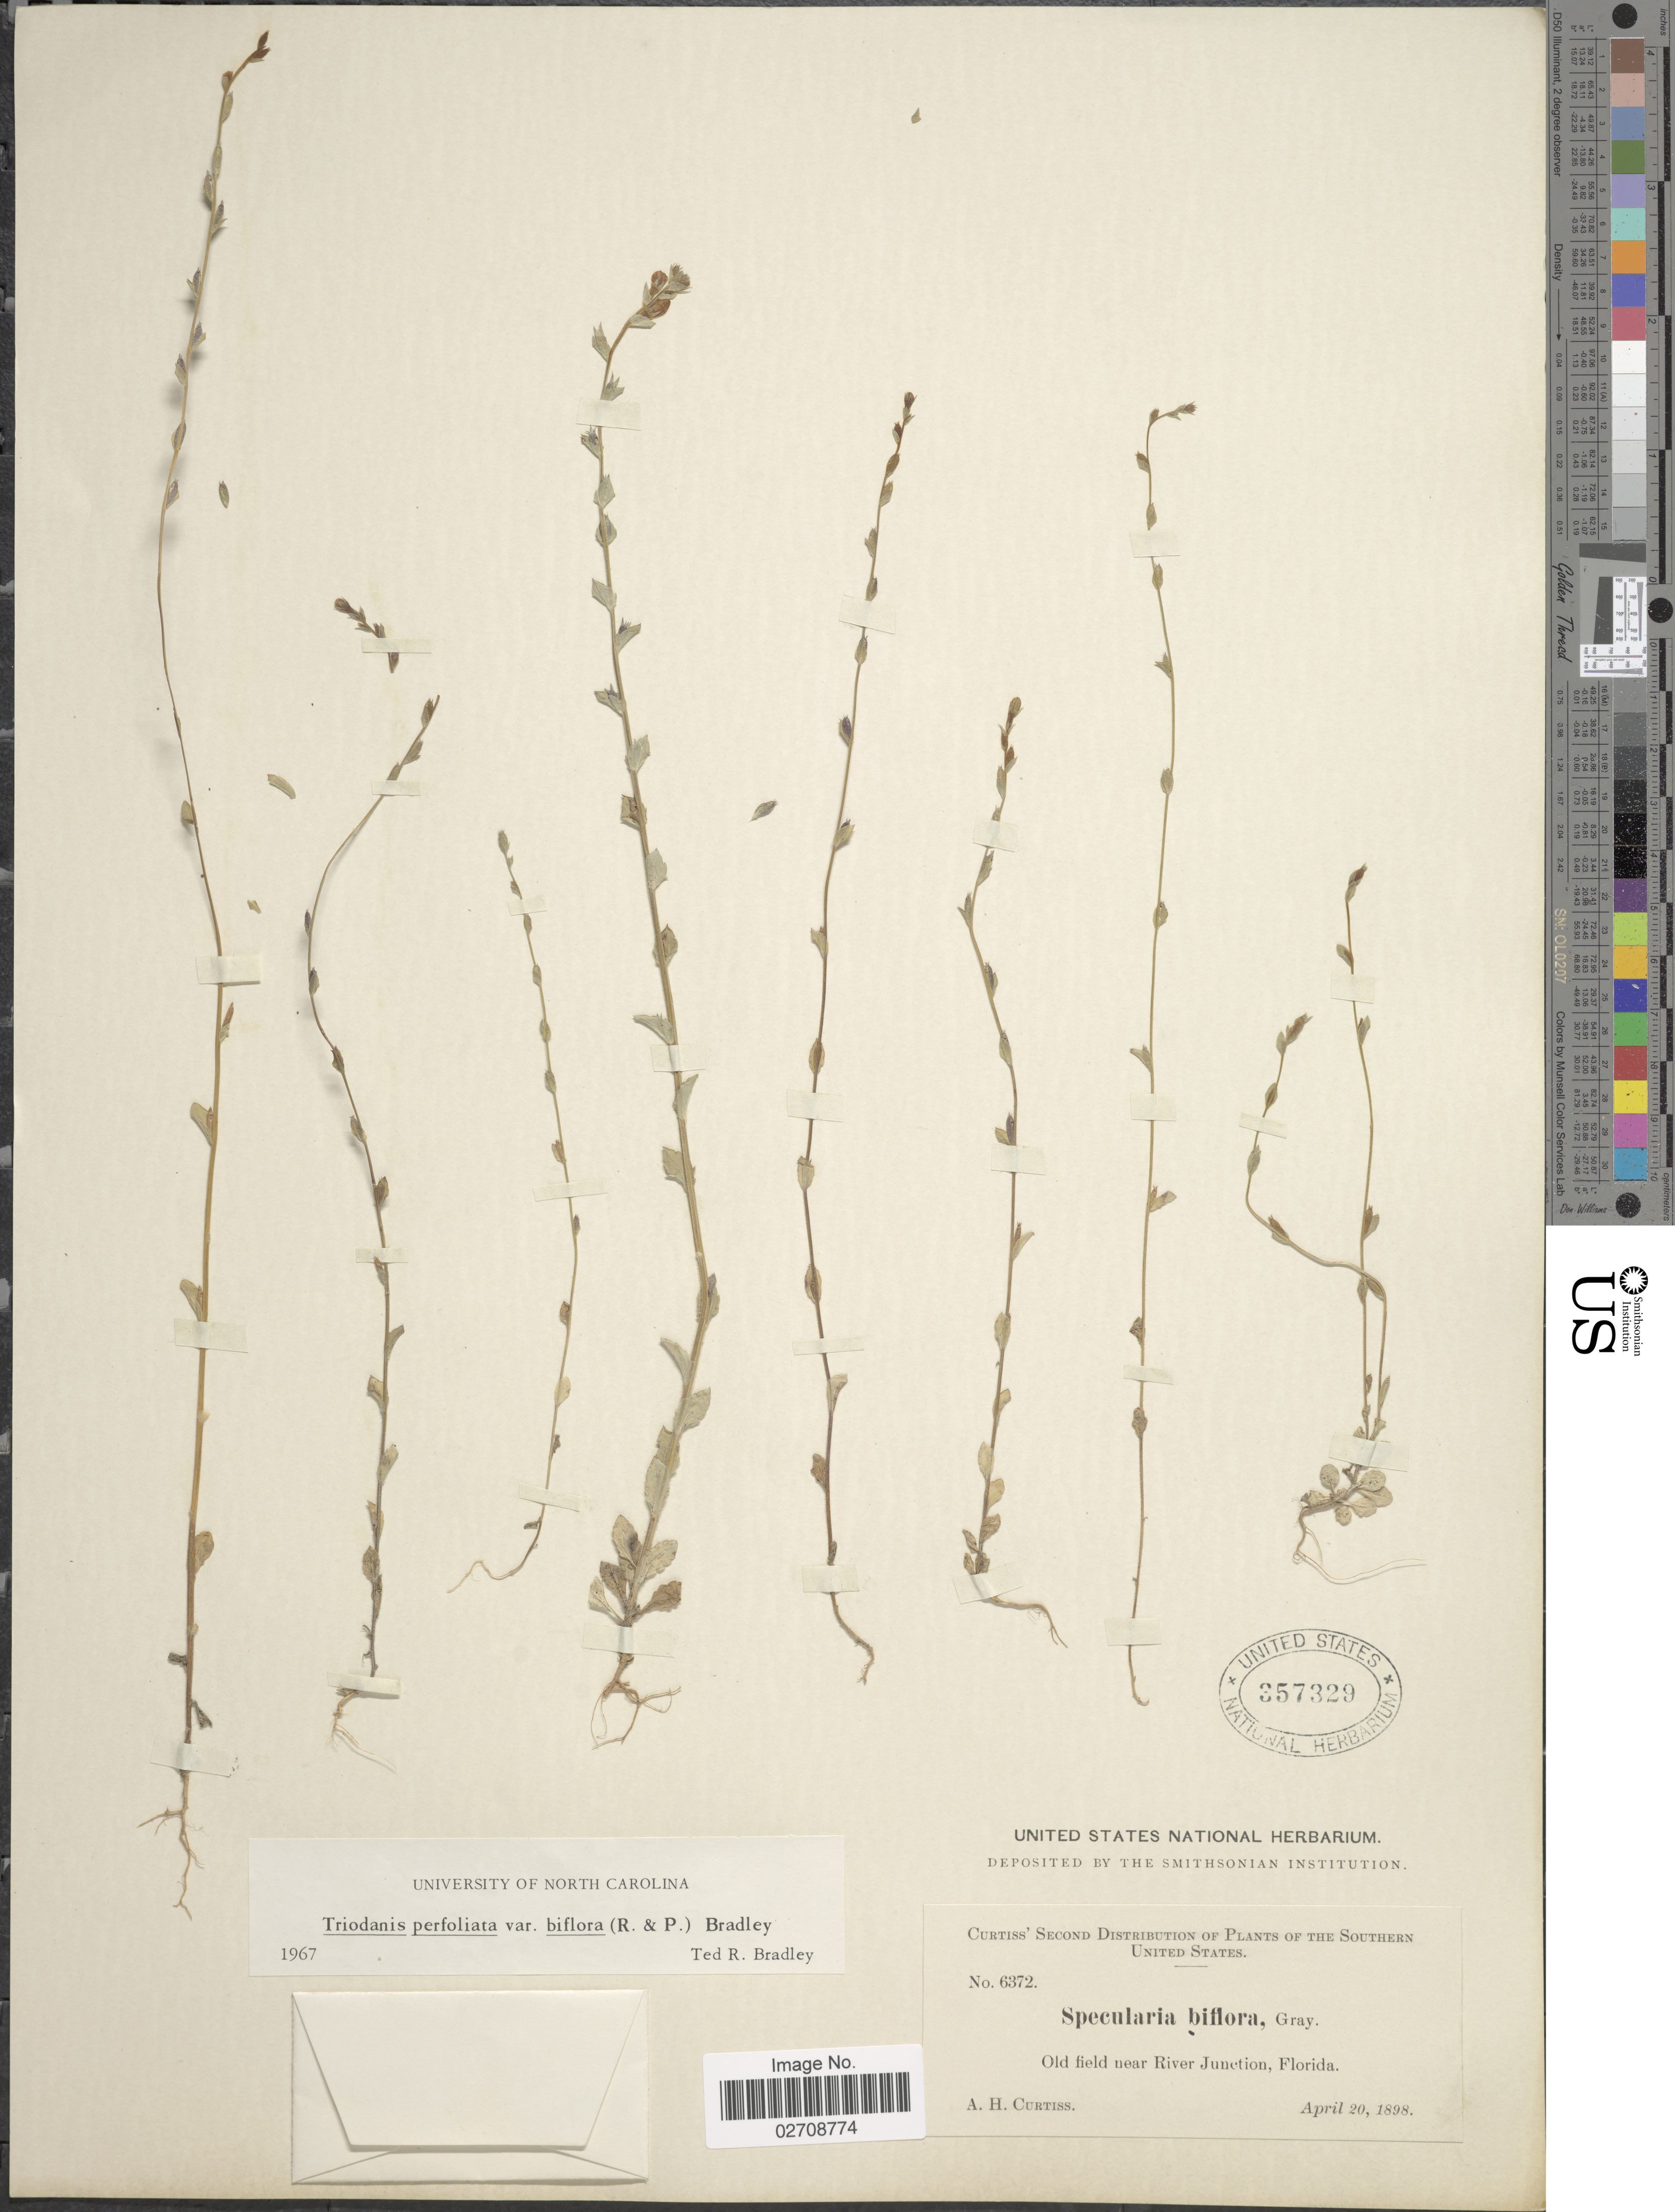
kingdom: Plantae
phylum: Tracheophyta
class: Magnoliopsida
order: Asterales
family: Campanulaceae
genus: Triodanis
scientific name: Triodanis biflora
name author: (Ruiz & Pav.) Greene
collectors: A. H. Curtiss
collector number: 6372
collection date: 1898-04-20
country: United States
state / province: Florida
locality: Old field near River Junction, Florida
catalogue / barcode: US 357329